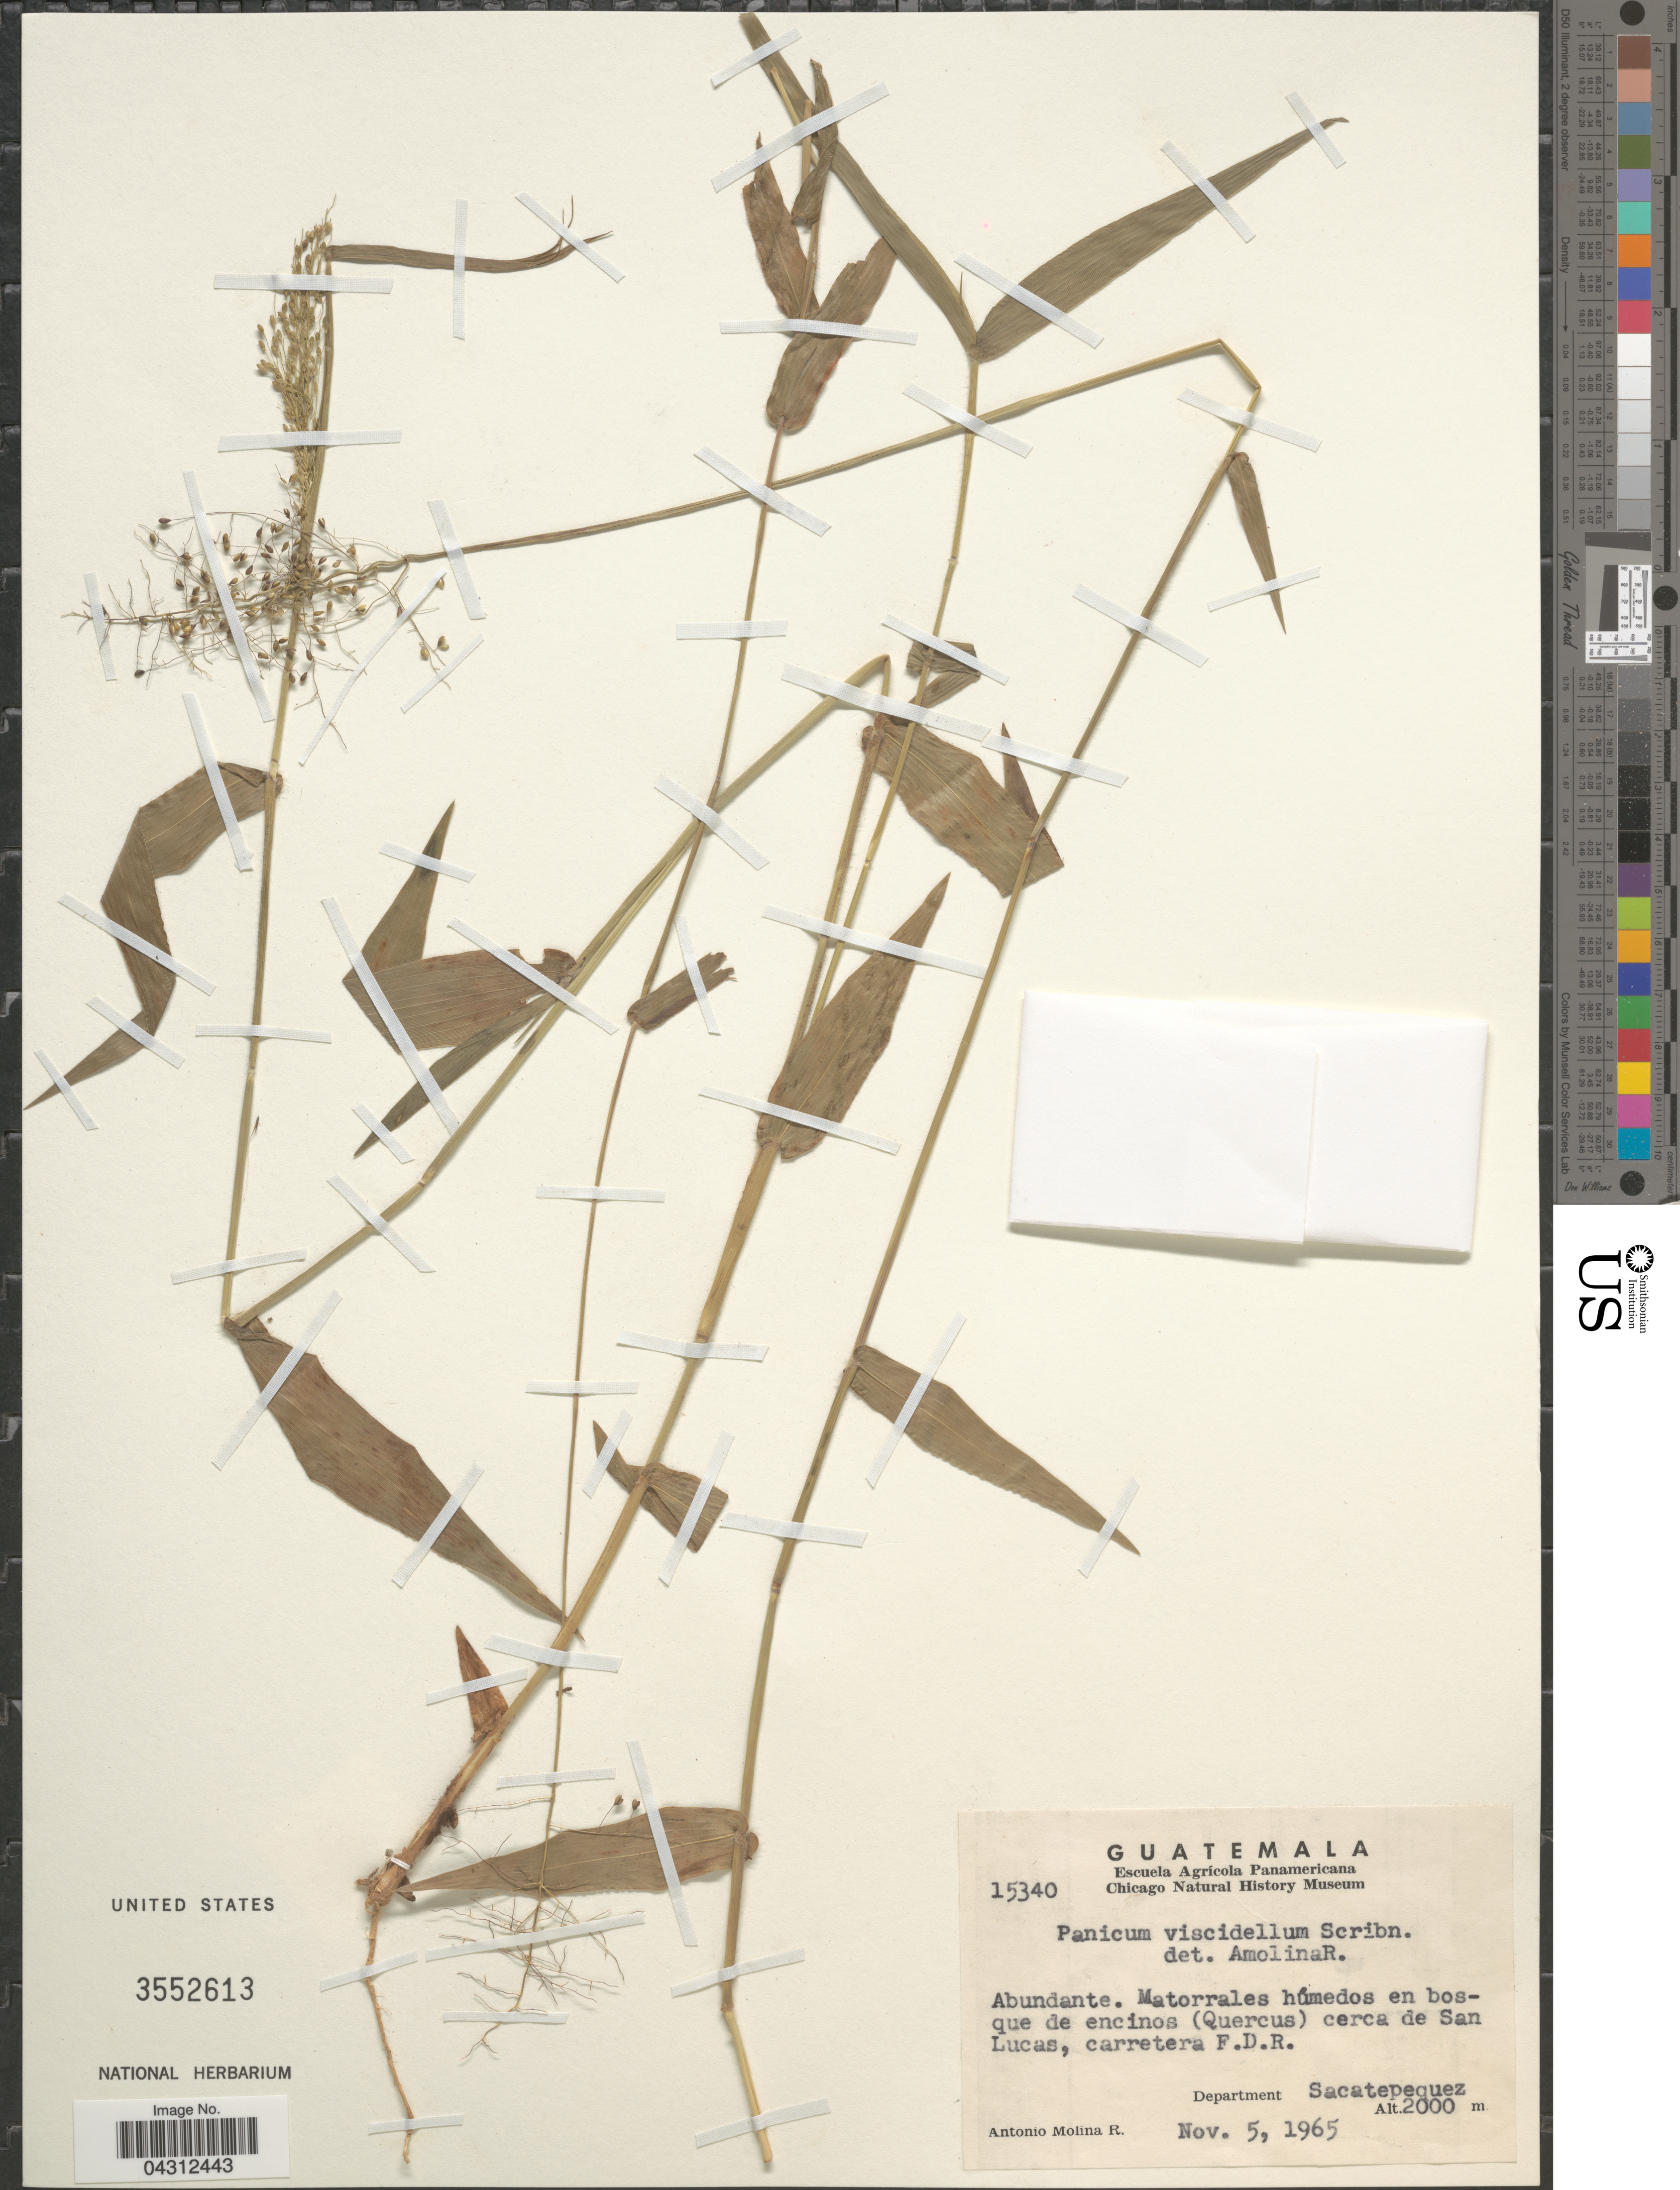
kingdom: Plantae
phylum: Tracheophyta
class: Liliopsida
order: Poales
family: Poaceae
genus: Dichanthelium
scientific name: Dichanthelium viscidellum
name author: (Scribn.) Gould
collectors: A. Molina R.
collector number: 15340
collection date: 1965-11-05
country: Guatemala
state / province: Sacatepequez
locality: Matorrales húmedos en bosque de encinos (Quercus) cerca de San Lucas, carretera F.D.R. Department Sacatepequez.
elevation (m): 2000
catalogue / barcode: US 3552613